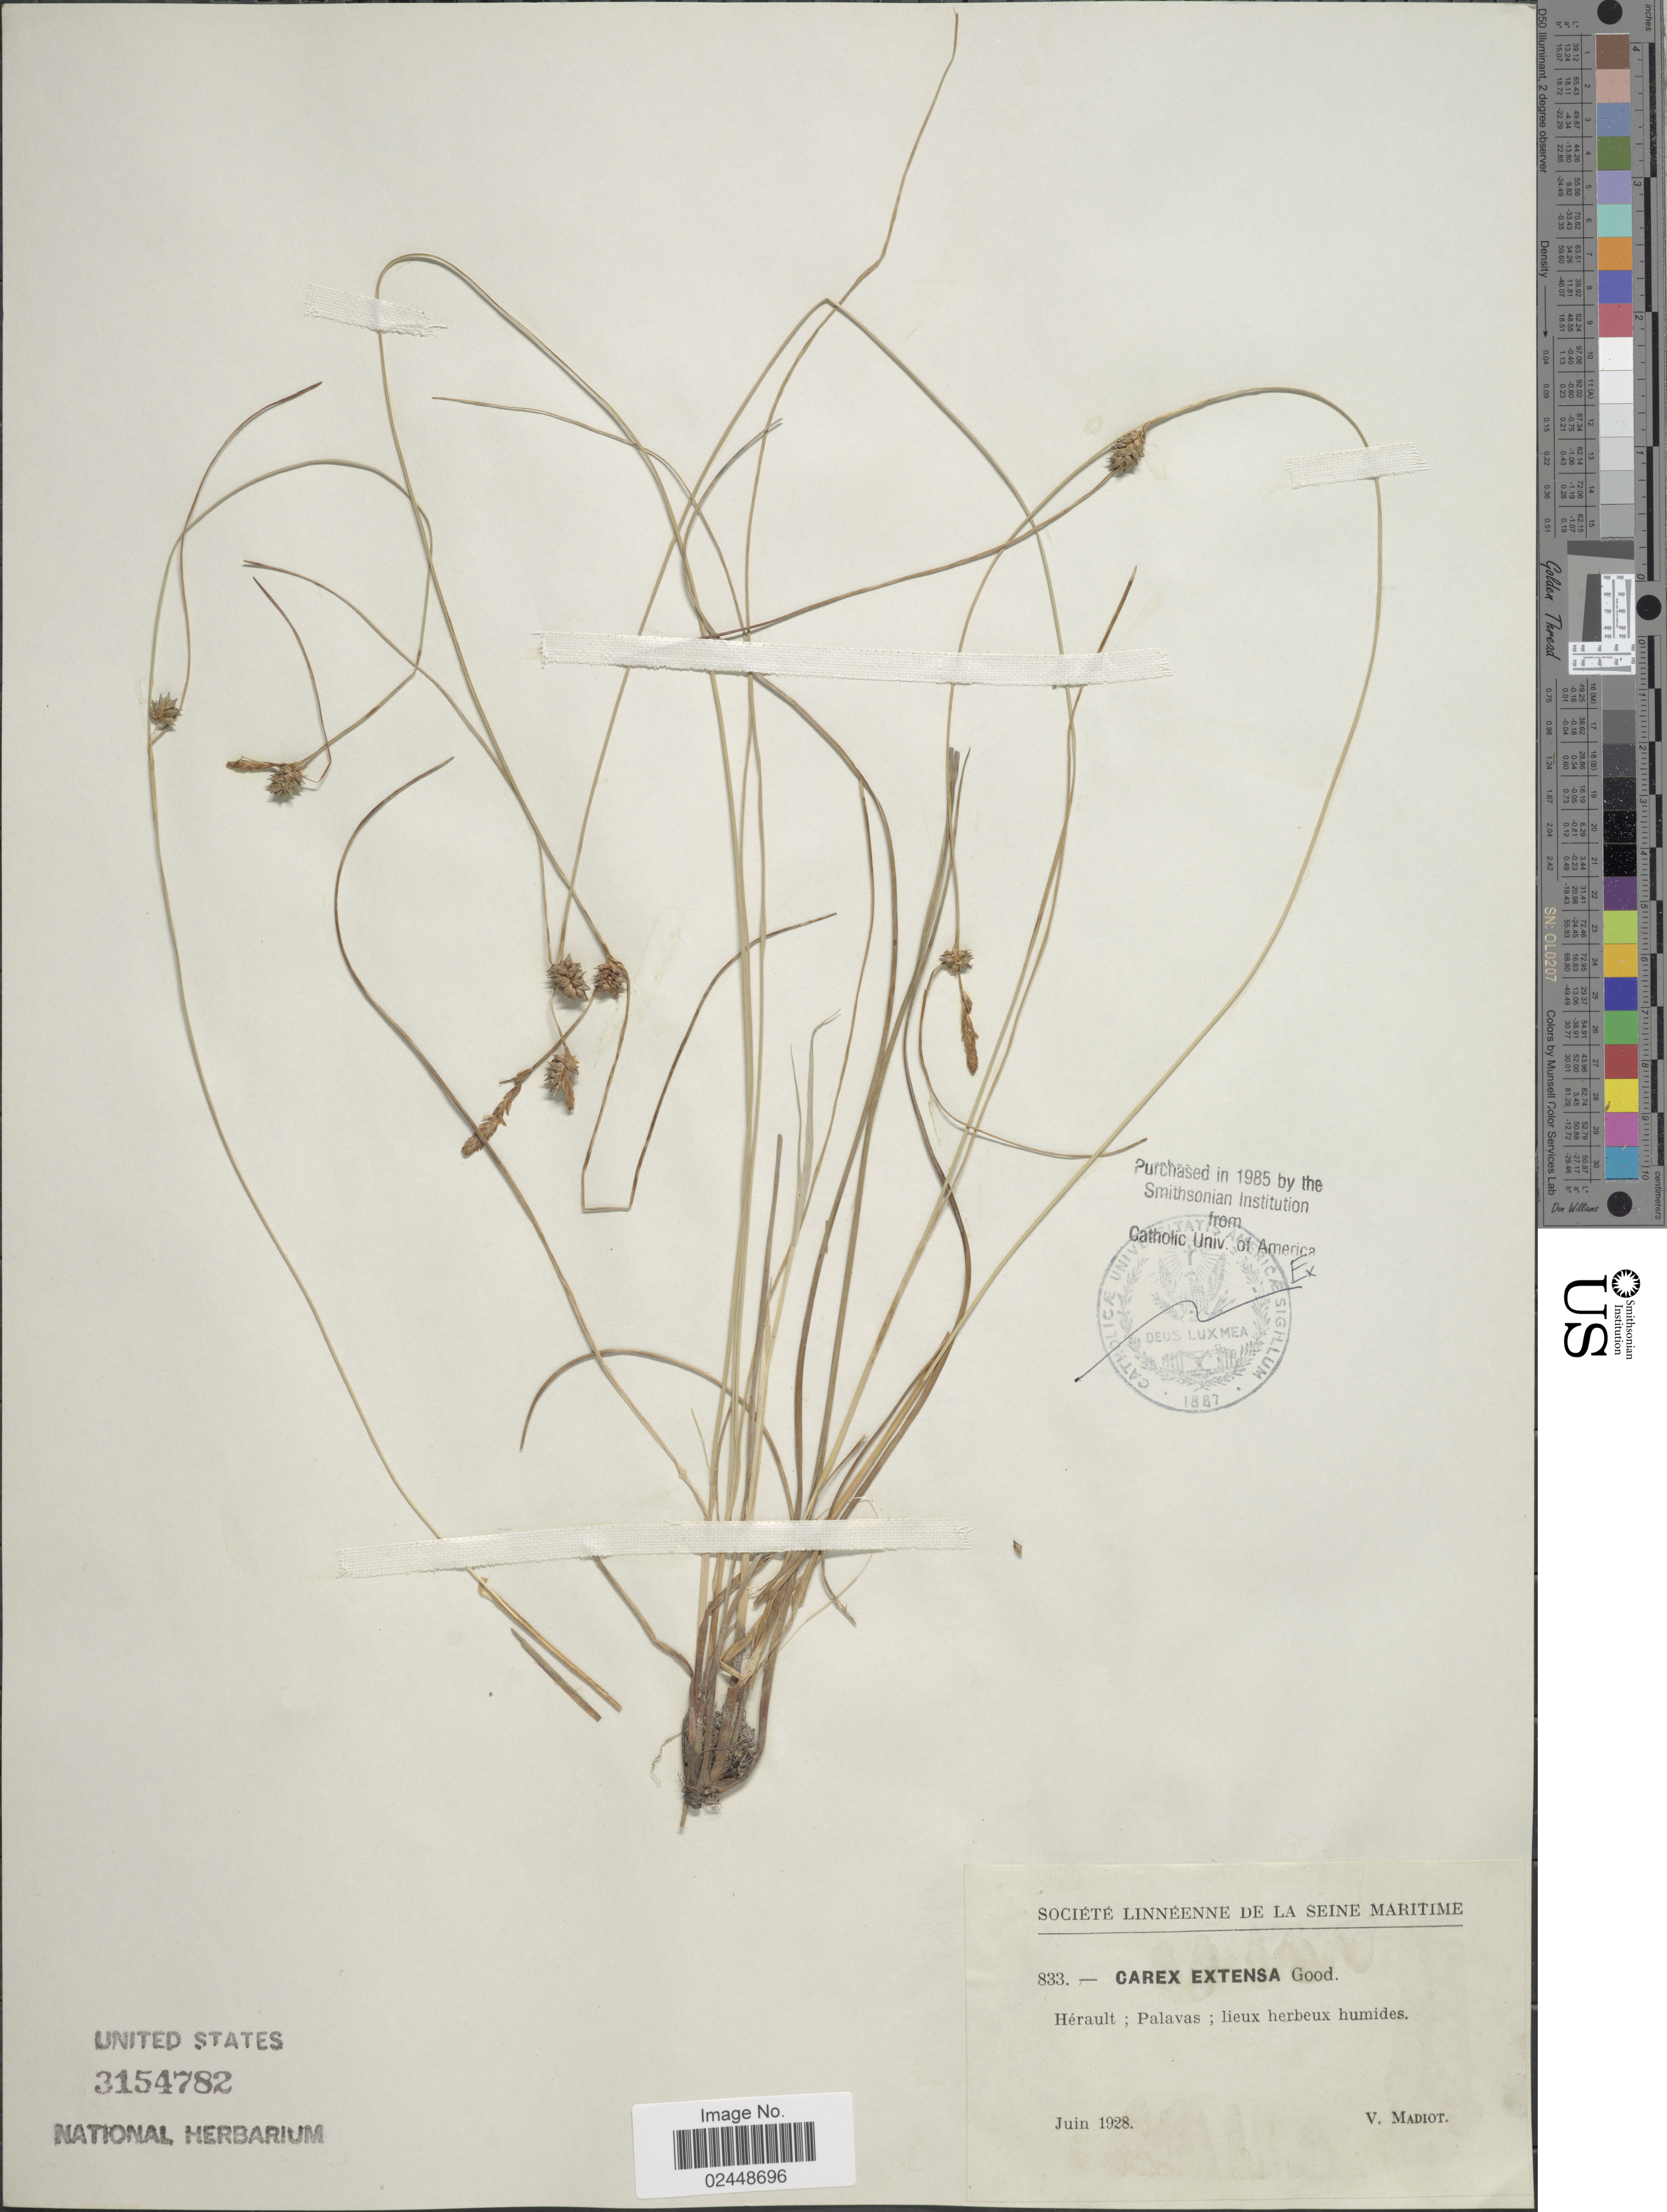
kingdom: Plantae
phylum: Tracheophyta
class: Liliopsida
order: Poales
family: Cyperaceae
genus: Carex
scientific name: Carex extensa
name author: Gooden.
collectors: V. Madiot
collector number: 833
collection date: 1928-06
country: France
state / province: Occitanie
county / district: Hérault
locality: Herault; Palavas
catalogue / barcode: US 3154782